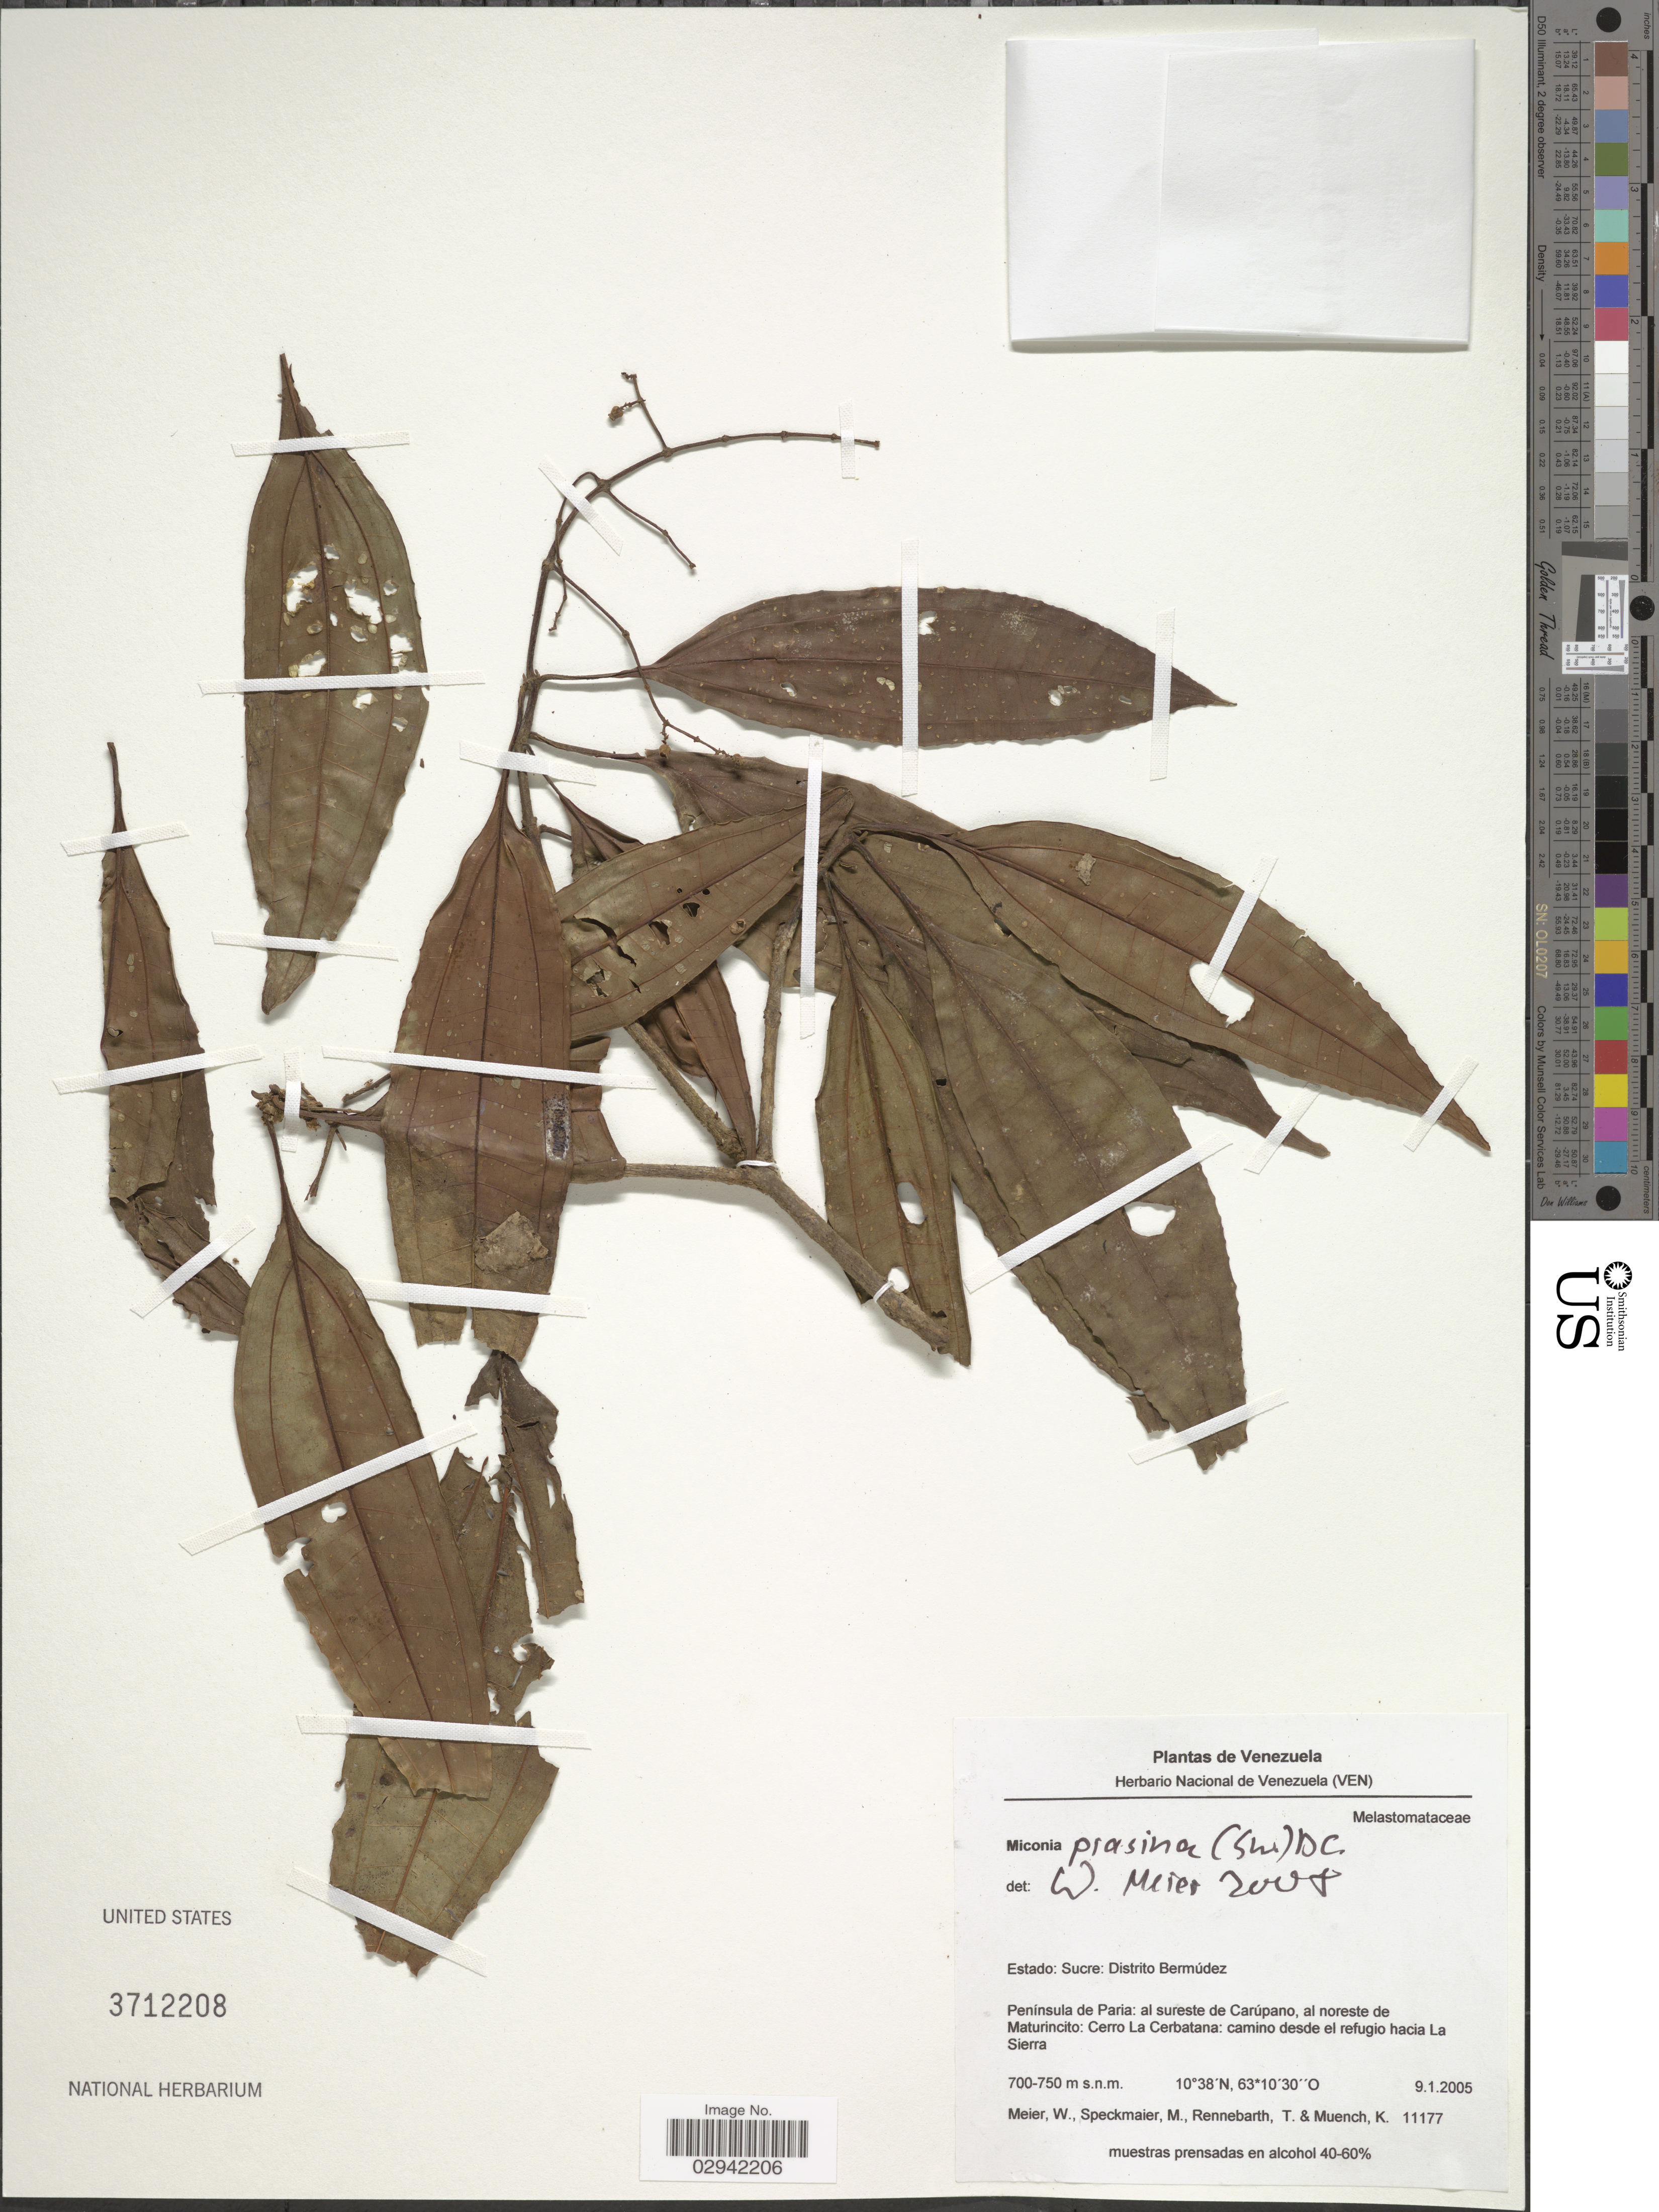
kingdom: Plantae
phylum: Tracheophyta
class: Magnoliopsida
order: Myrtales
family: Melastomataceae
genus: Miconia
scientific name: Miconia prasina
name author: (Sw.) DC.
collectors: W. Meier, M. Speckmaier, T. Rennebarth & K. Muench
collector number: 11177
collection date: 2005-01-09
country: Colombia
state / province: Sucre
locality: Distrito Bermúdez, Peninsula de Paria: al sureste del Carúpano, al noreste de Maturincito: Cerro La Cerbatana: camino desde el refugio hacia La Sierra.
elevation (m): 700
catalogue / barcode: US 3712208